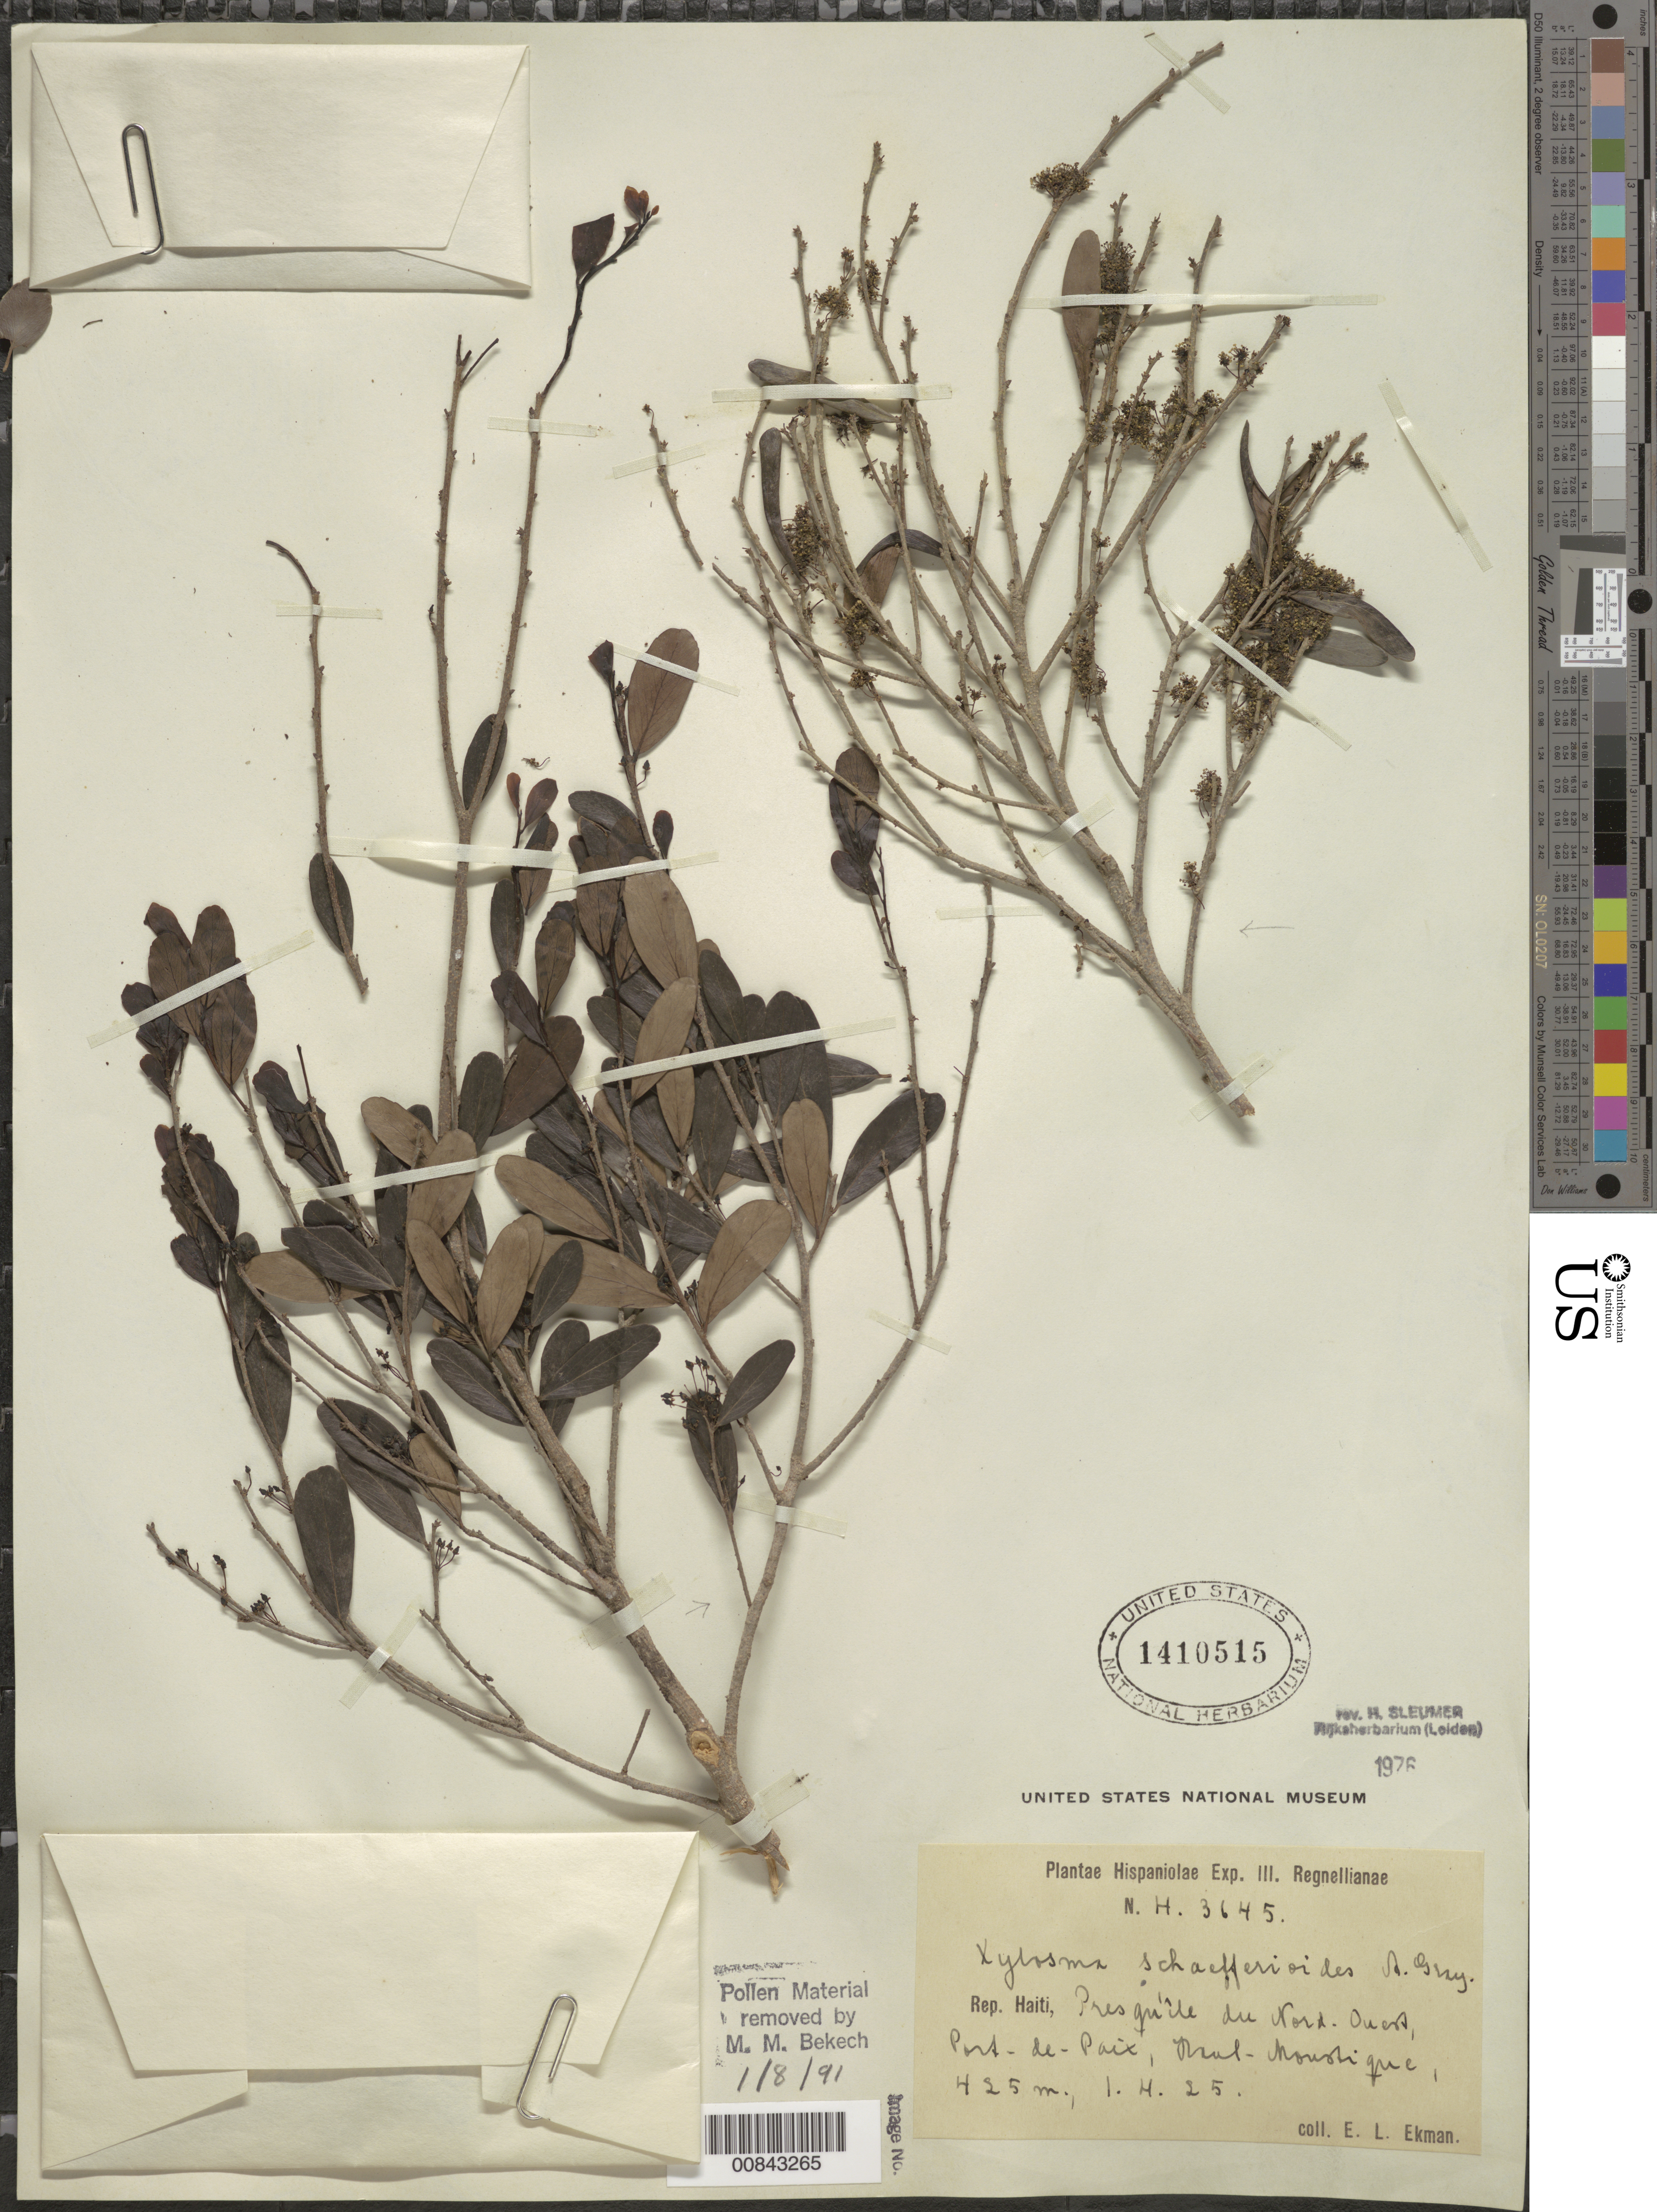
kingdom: Plantae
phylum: Tracheophyta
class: Magnoliopsida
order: Malpighiales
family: Salicaceae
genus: Xylosma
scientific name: Xylosma schaefferioides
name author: A. Gray ex Griseb.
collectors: E. L. Ekman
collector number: H 3645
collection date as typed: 01 Apr 1925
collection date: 1925-04-01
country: Haiti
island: Hispaniola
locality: Presquîle du Nord Ouest, Port-de-Paix, Haut-Moustique.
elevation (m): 425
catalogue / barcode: US 1410515